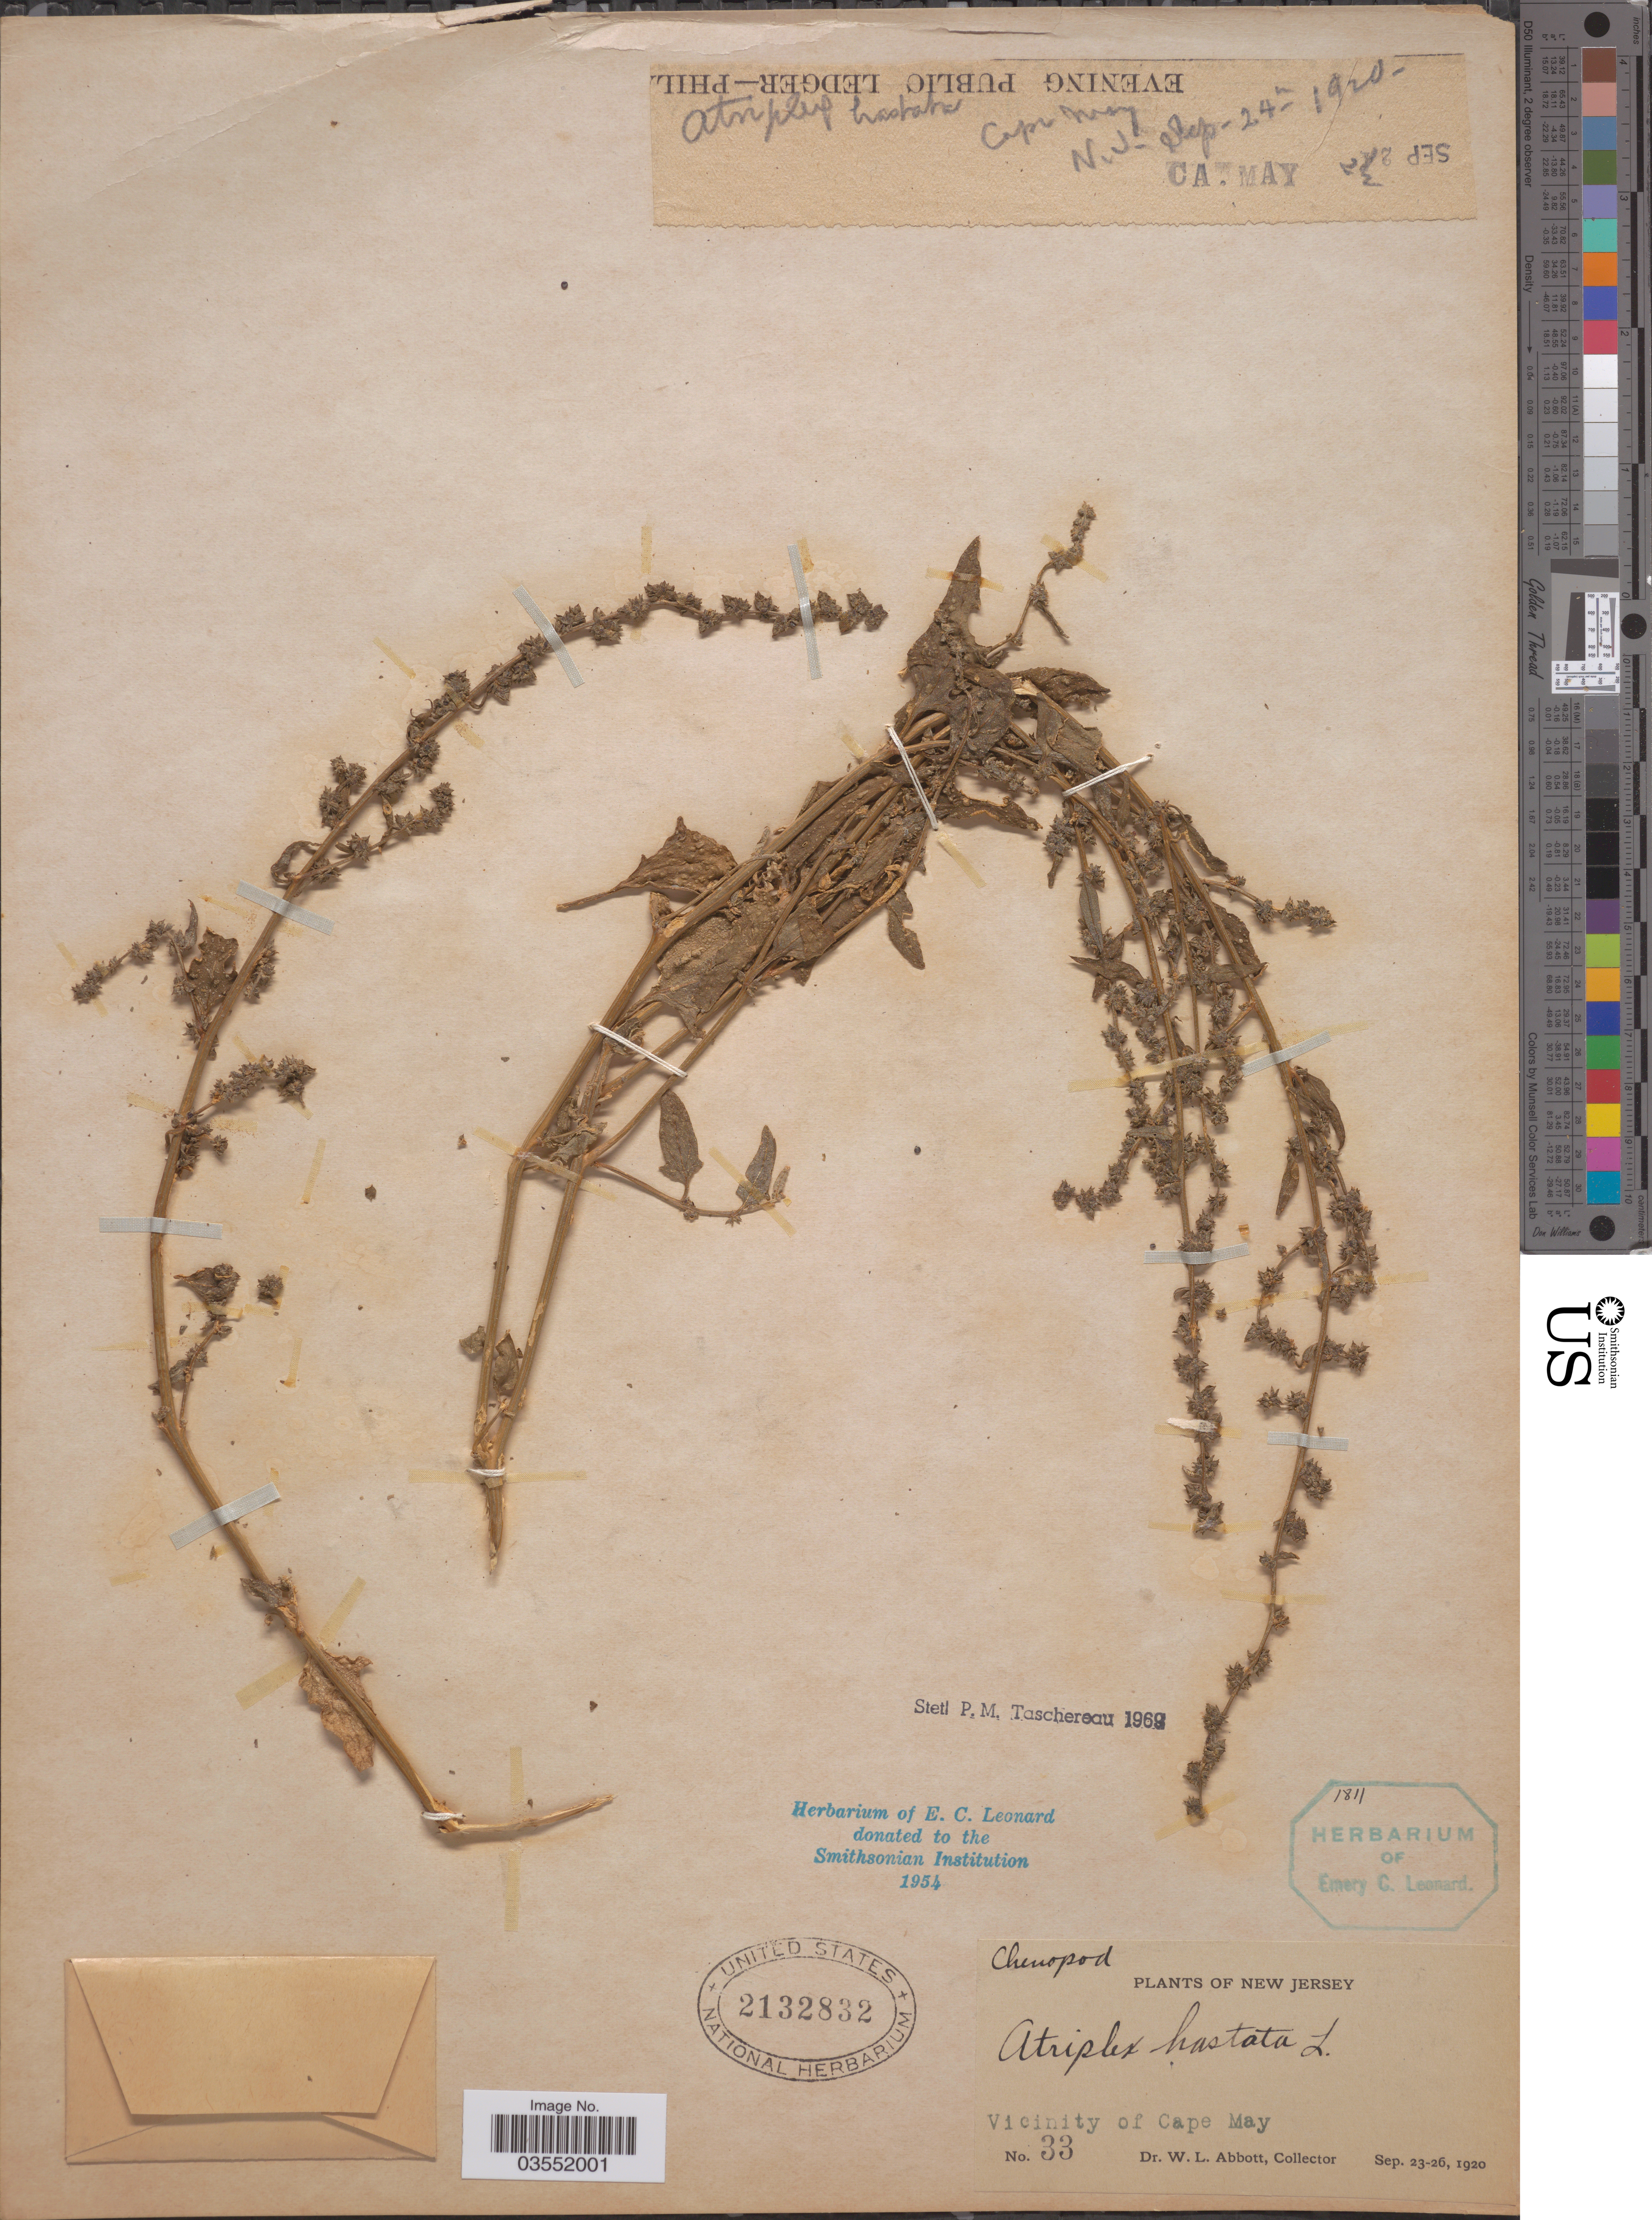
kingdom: Plantae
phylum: Tracheophyta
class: Magnoliopsida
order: Caryophyllales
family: Amaranthaceae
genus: Atriplex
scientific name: Atriplex hastata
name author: L.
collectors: W. L. Abbott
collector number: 33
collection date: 1920-09-24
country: United States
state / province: New Jersey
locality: Cape May. Vicinity of Cape May.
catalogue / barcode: US 2132832